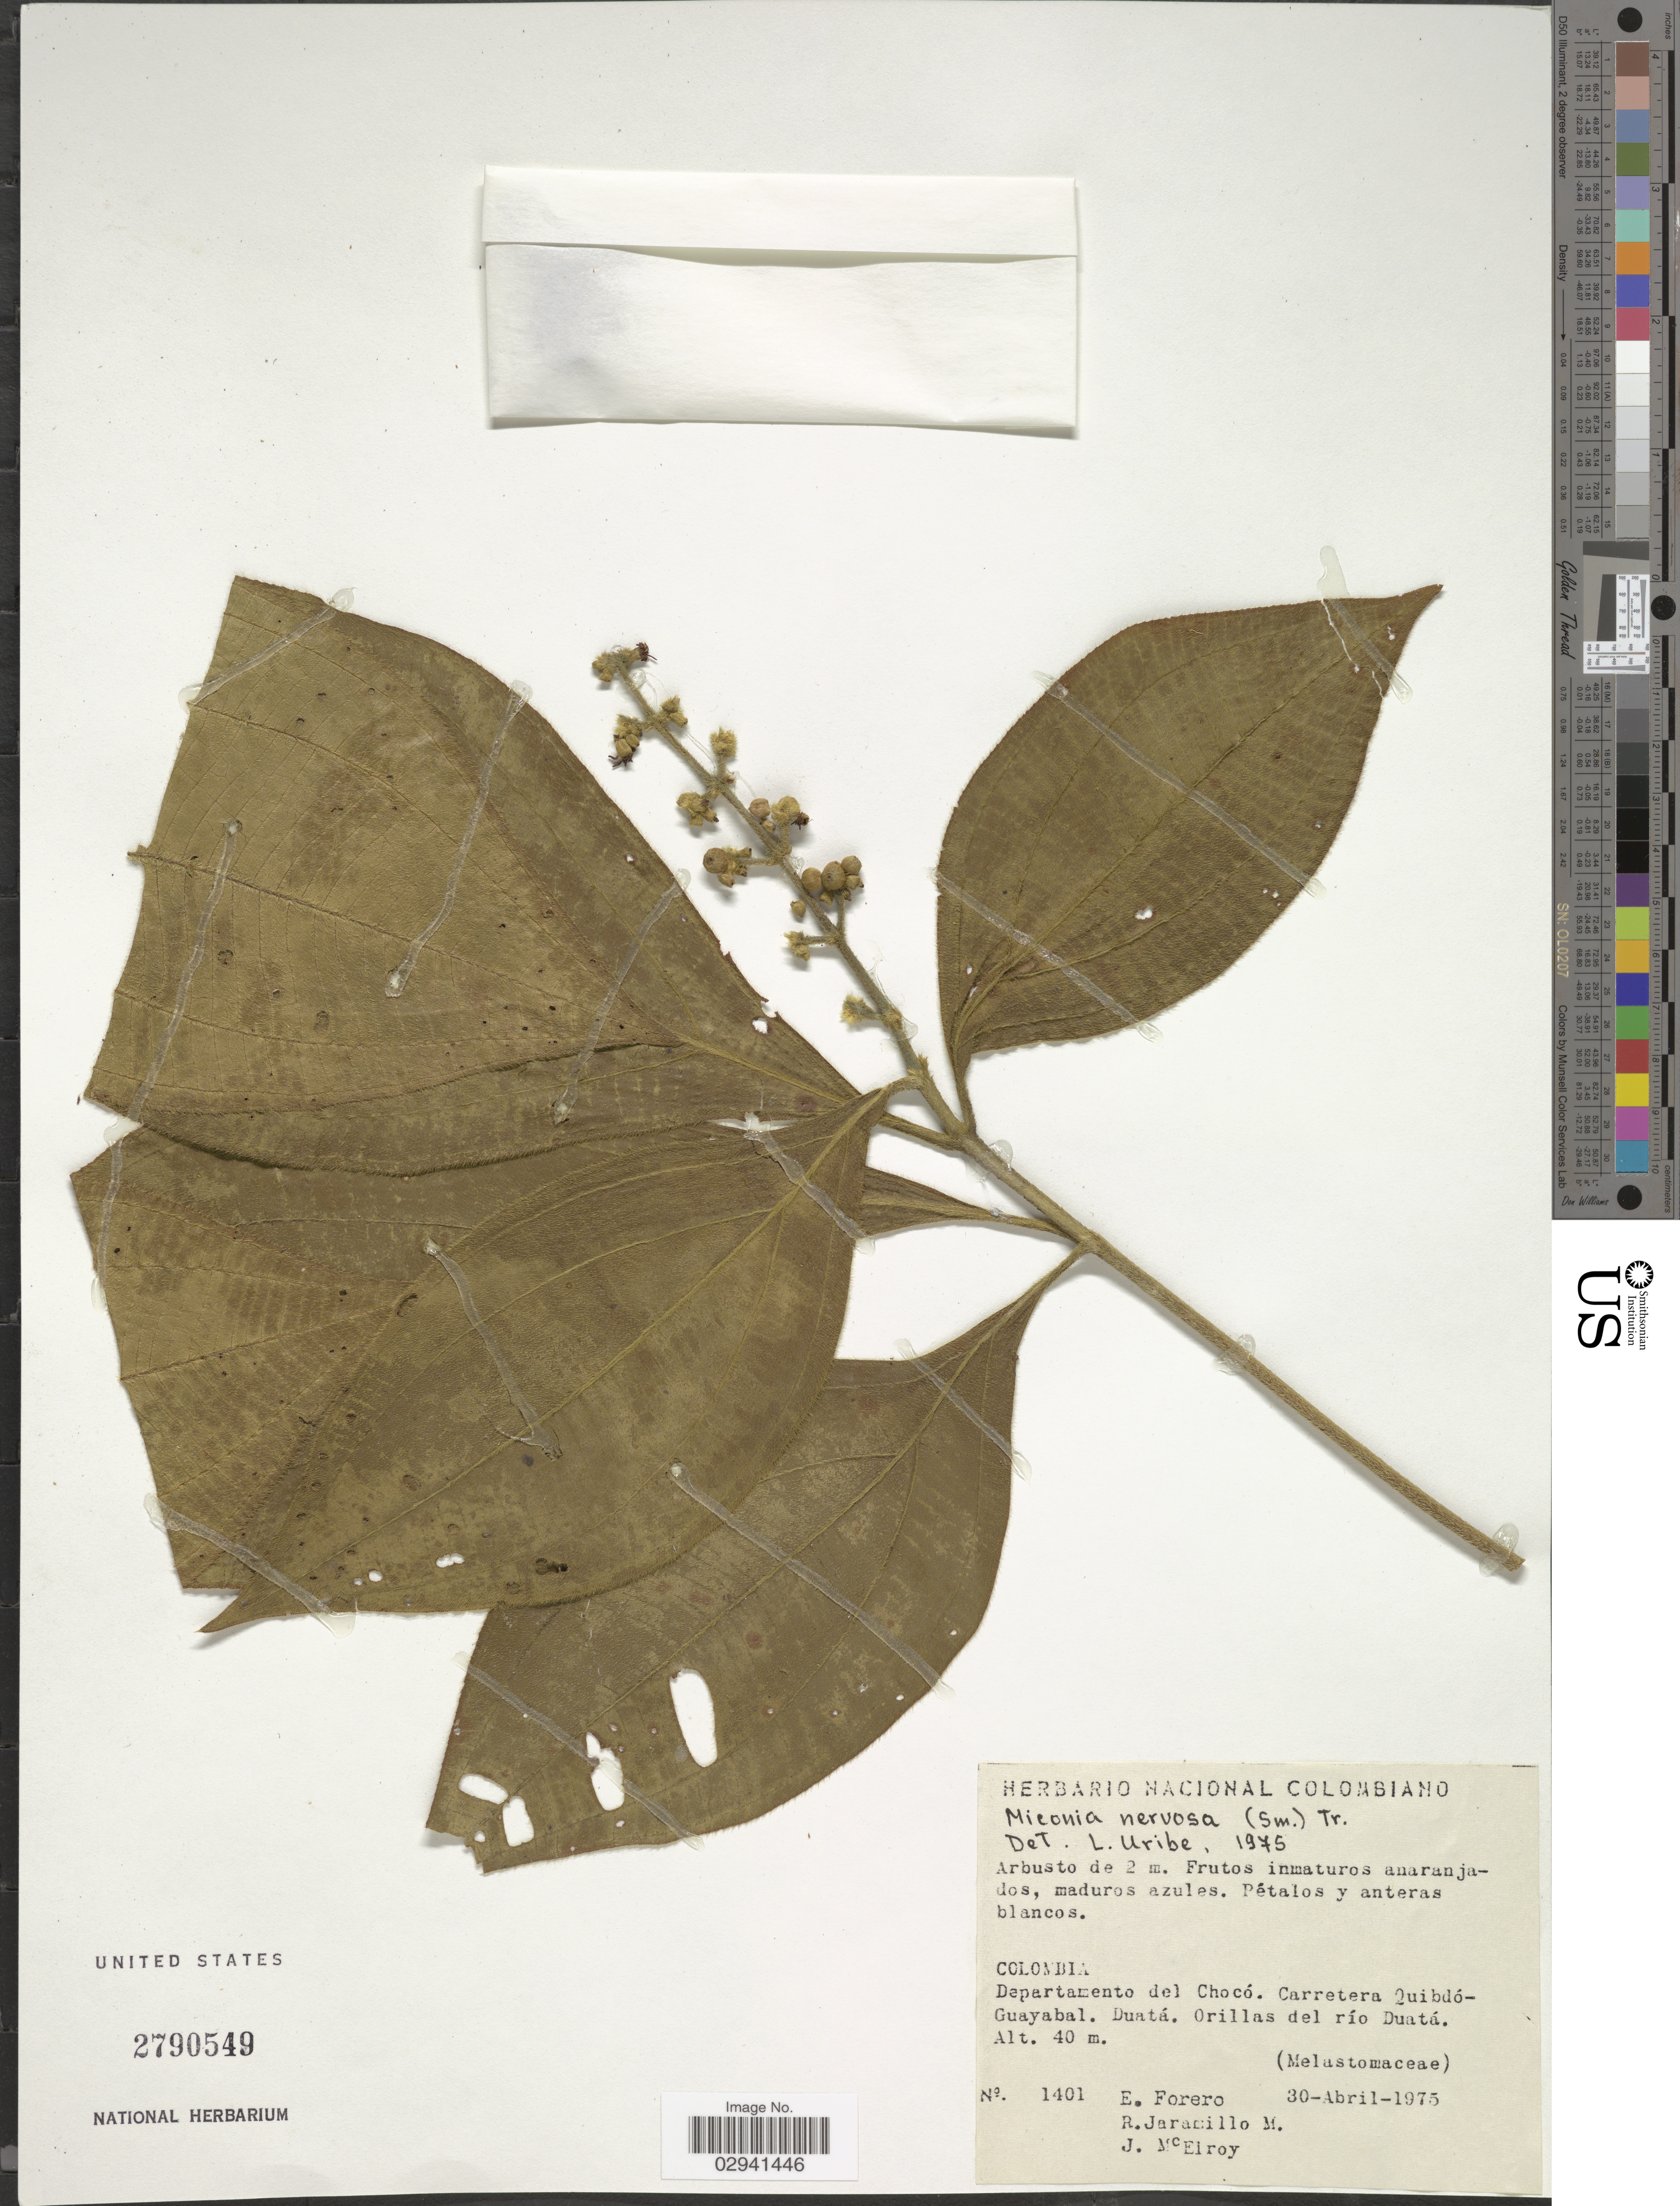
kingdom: Plantae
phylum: Tracheophyta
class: Magnoliopsida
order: Myrtales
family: Melastomataceae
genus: Miconia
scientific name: Miconia nervosa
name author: (Sm.) Triana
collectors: E. Forero, R. Jaramillo M. & J. B. McElroy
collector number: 1401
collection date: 1975-04-30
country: Colombia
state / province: Chocó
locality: Departamento del Chocó, Carretera Quibdó-Guayabal, Duatá, Orillas del río Duatá.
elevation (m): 40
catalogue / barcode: US 2790549